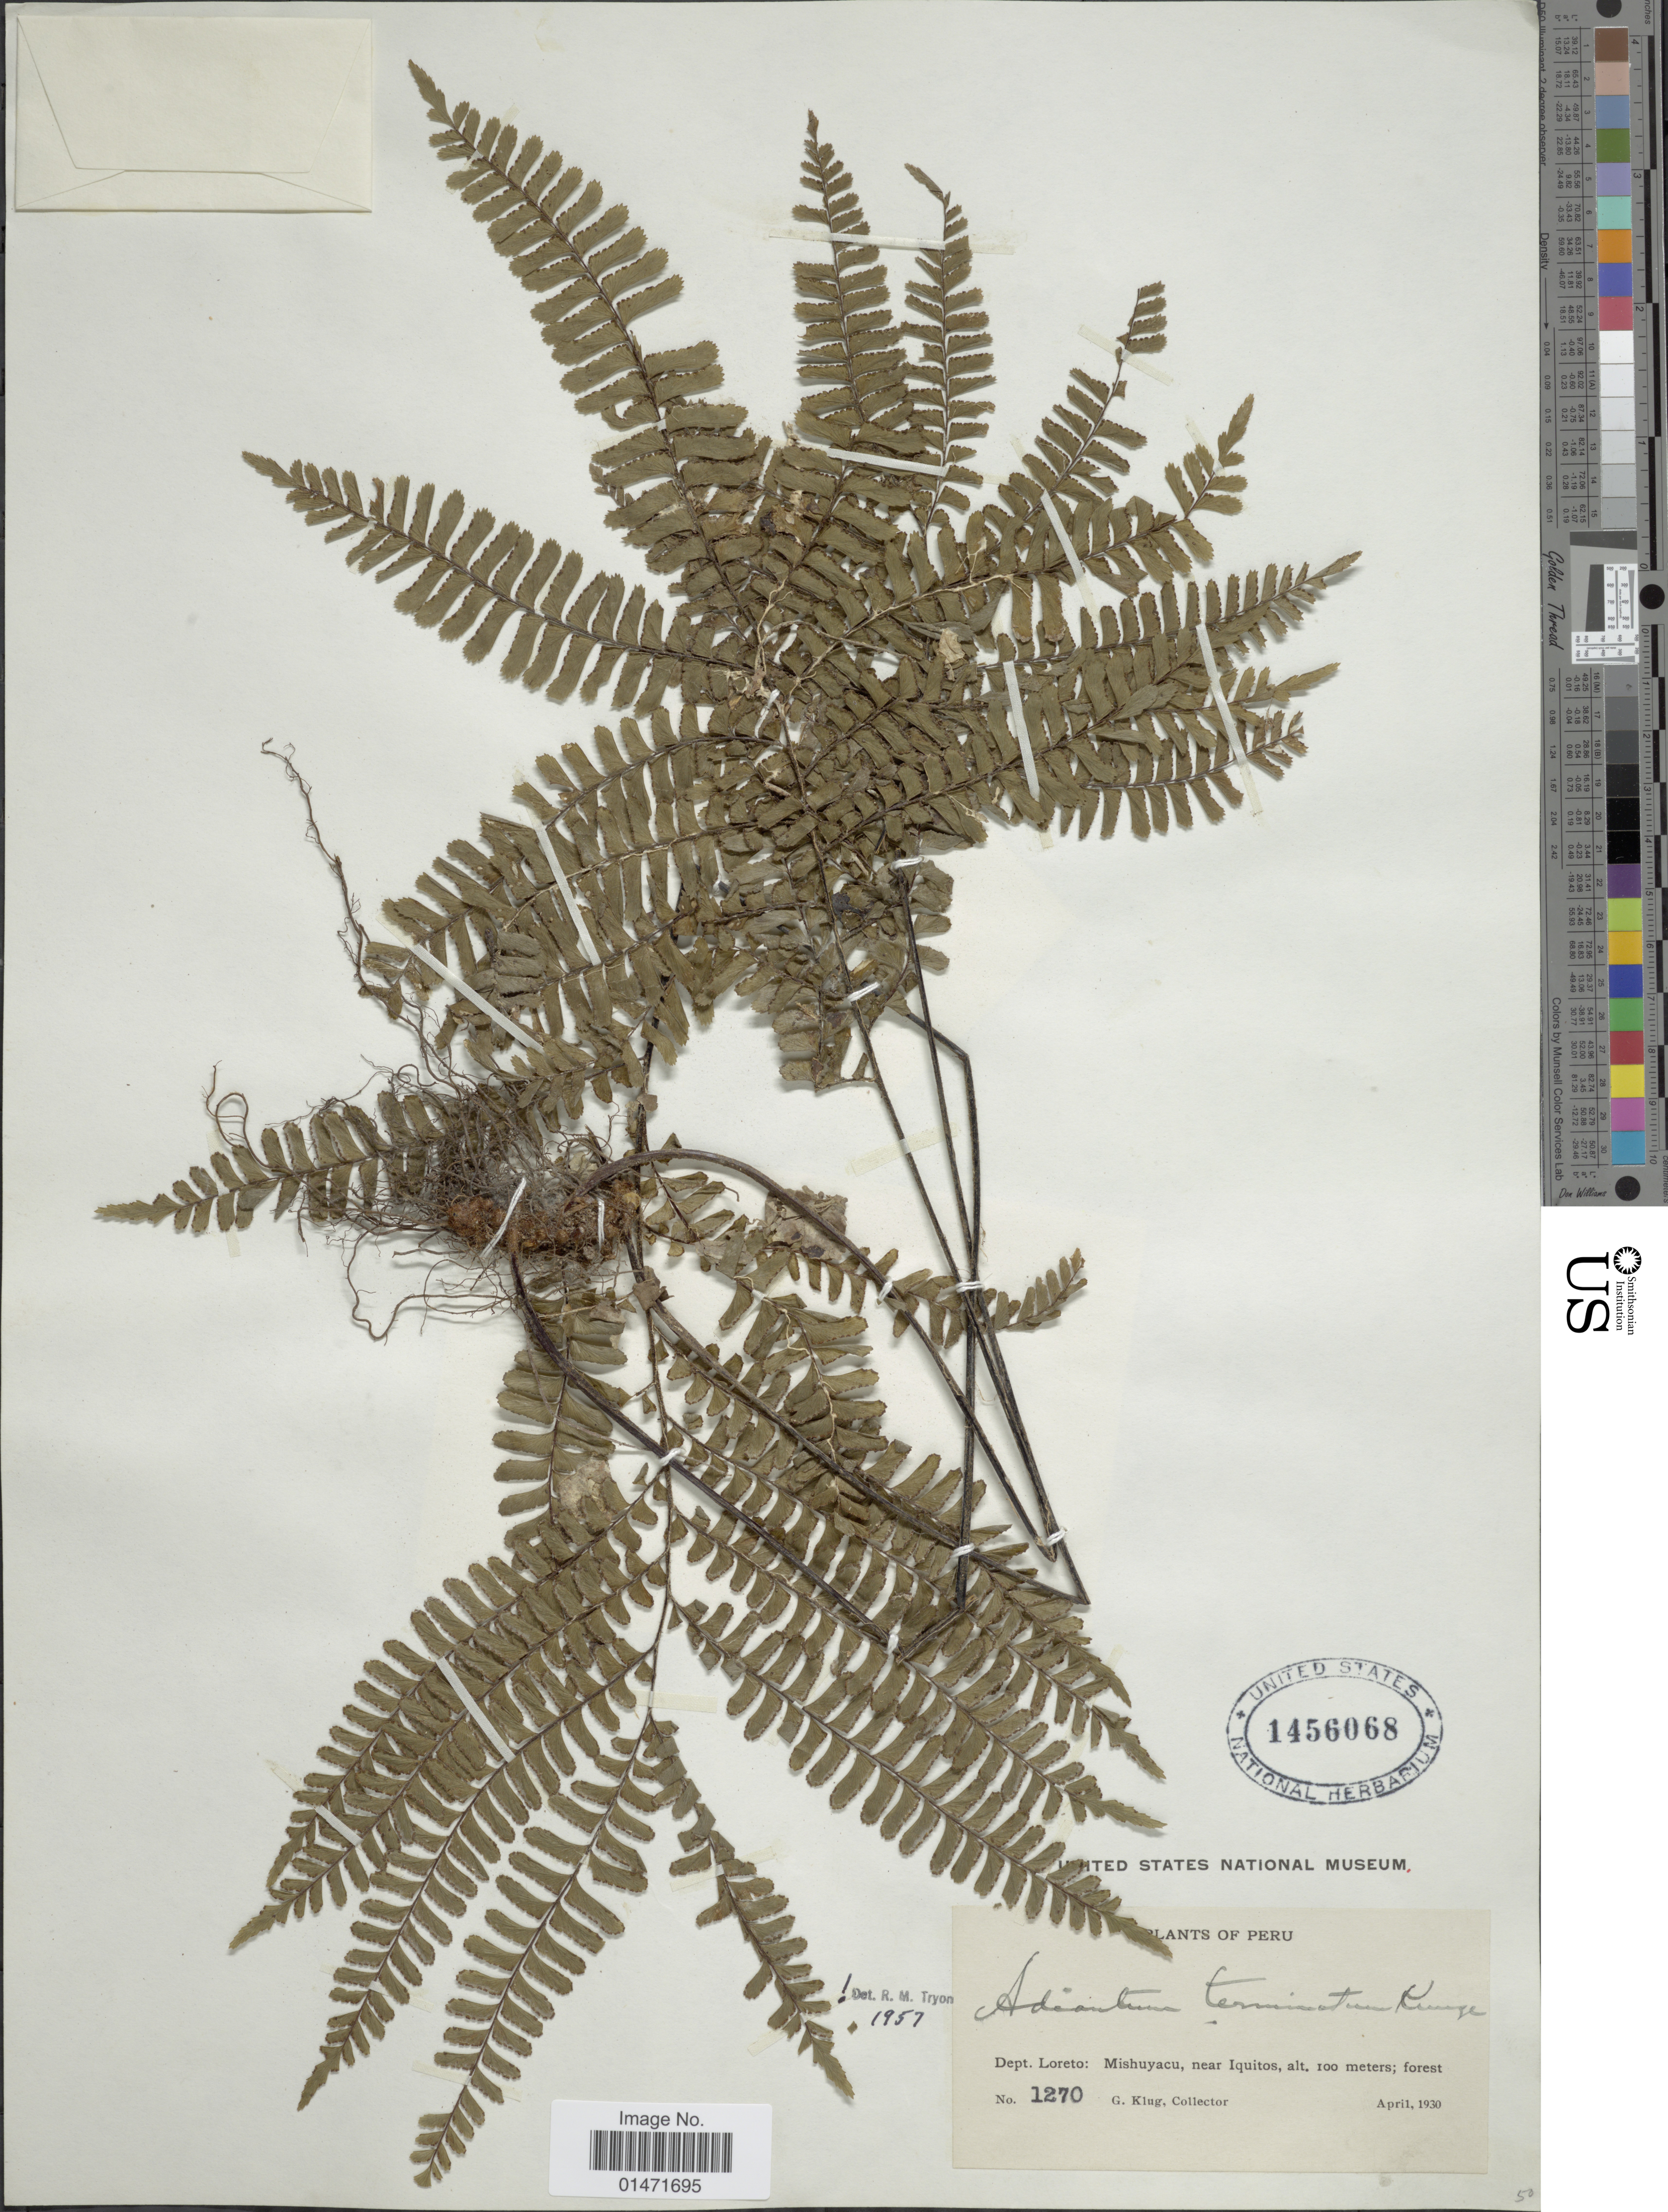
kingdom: Plantae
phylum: Tracheophyta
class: Polypodiopsida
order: Polypodiales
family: Pteridaceae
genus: Adiantum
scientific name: Adiantum terminatum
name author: Kunze ex Miq.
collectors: G. Klug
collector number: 1270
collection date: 1930-04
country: Peru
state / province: Loreto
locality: Mishuyacu, near Iquitos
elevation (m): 100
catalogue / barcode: US 1456068